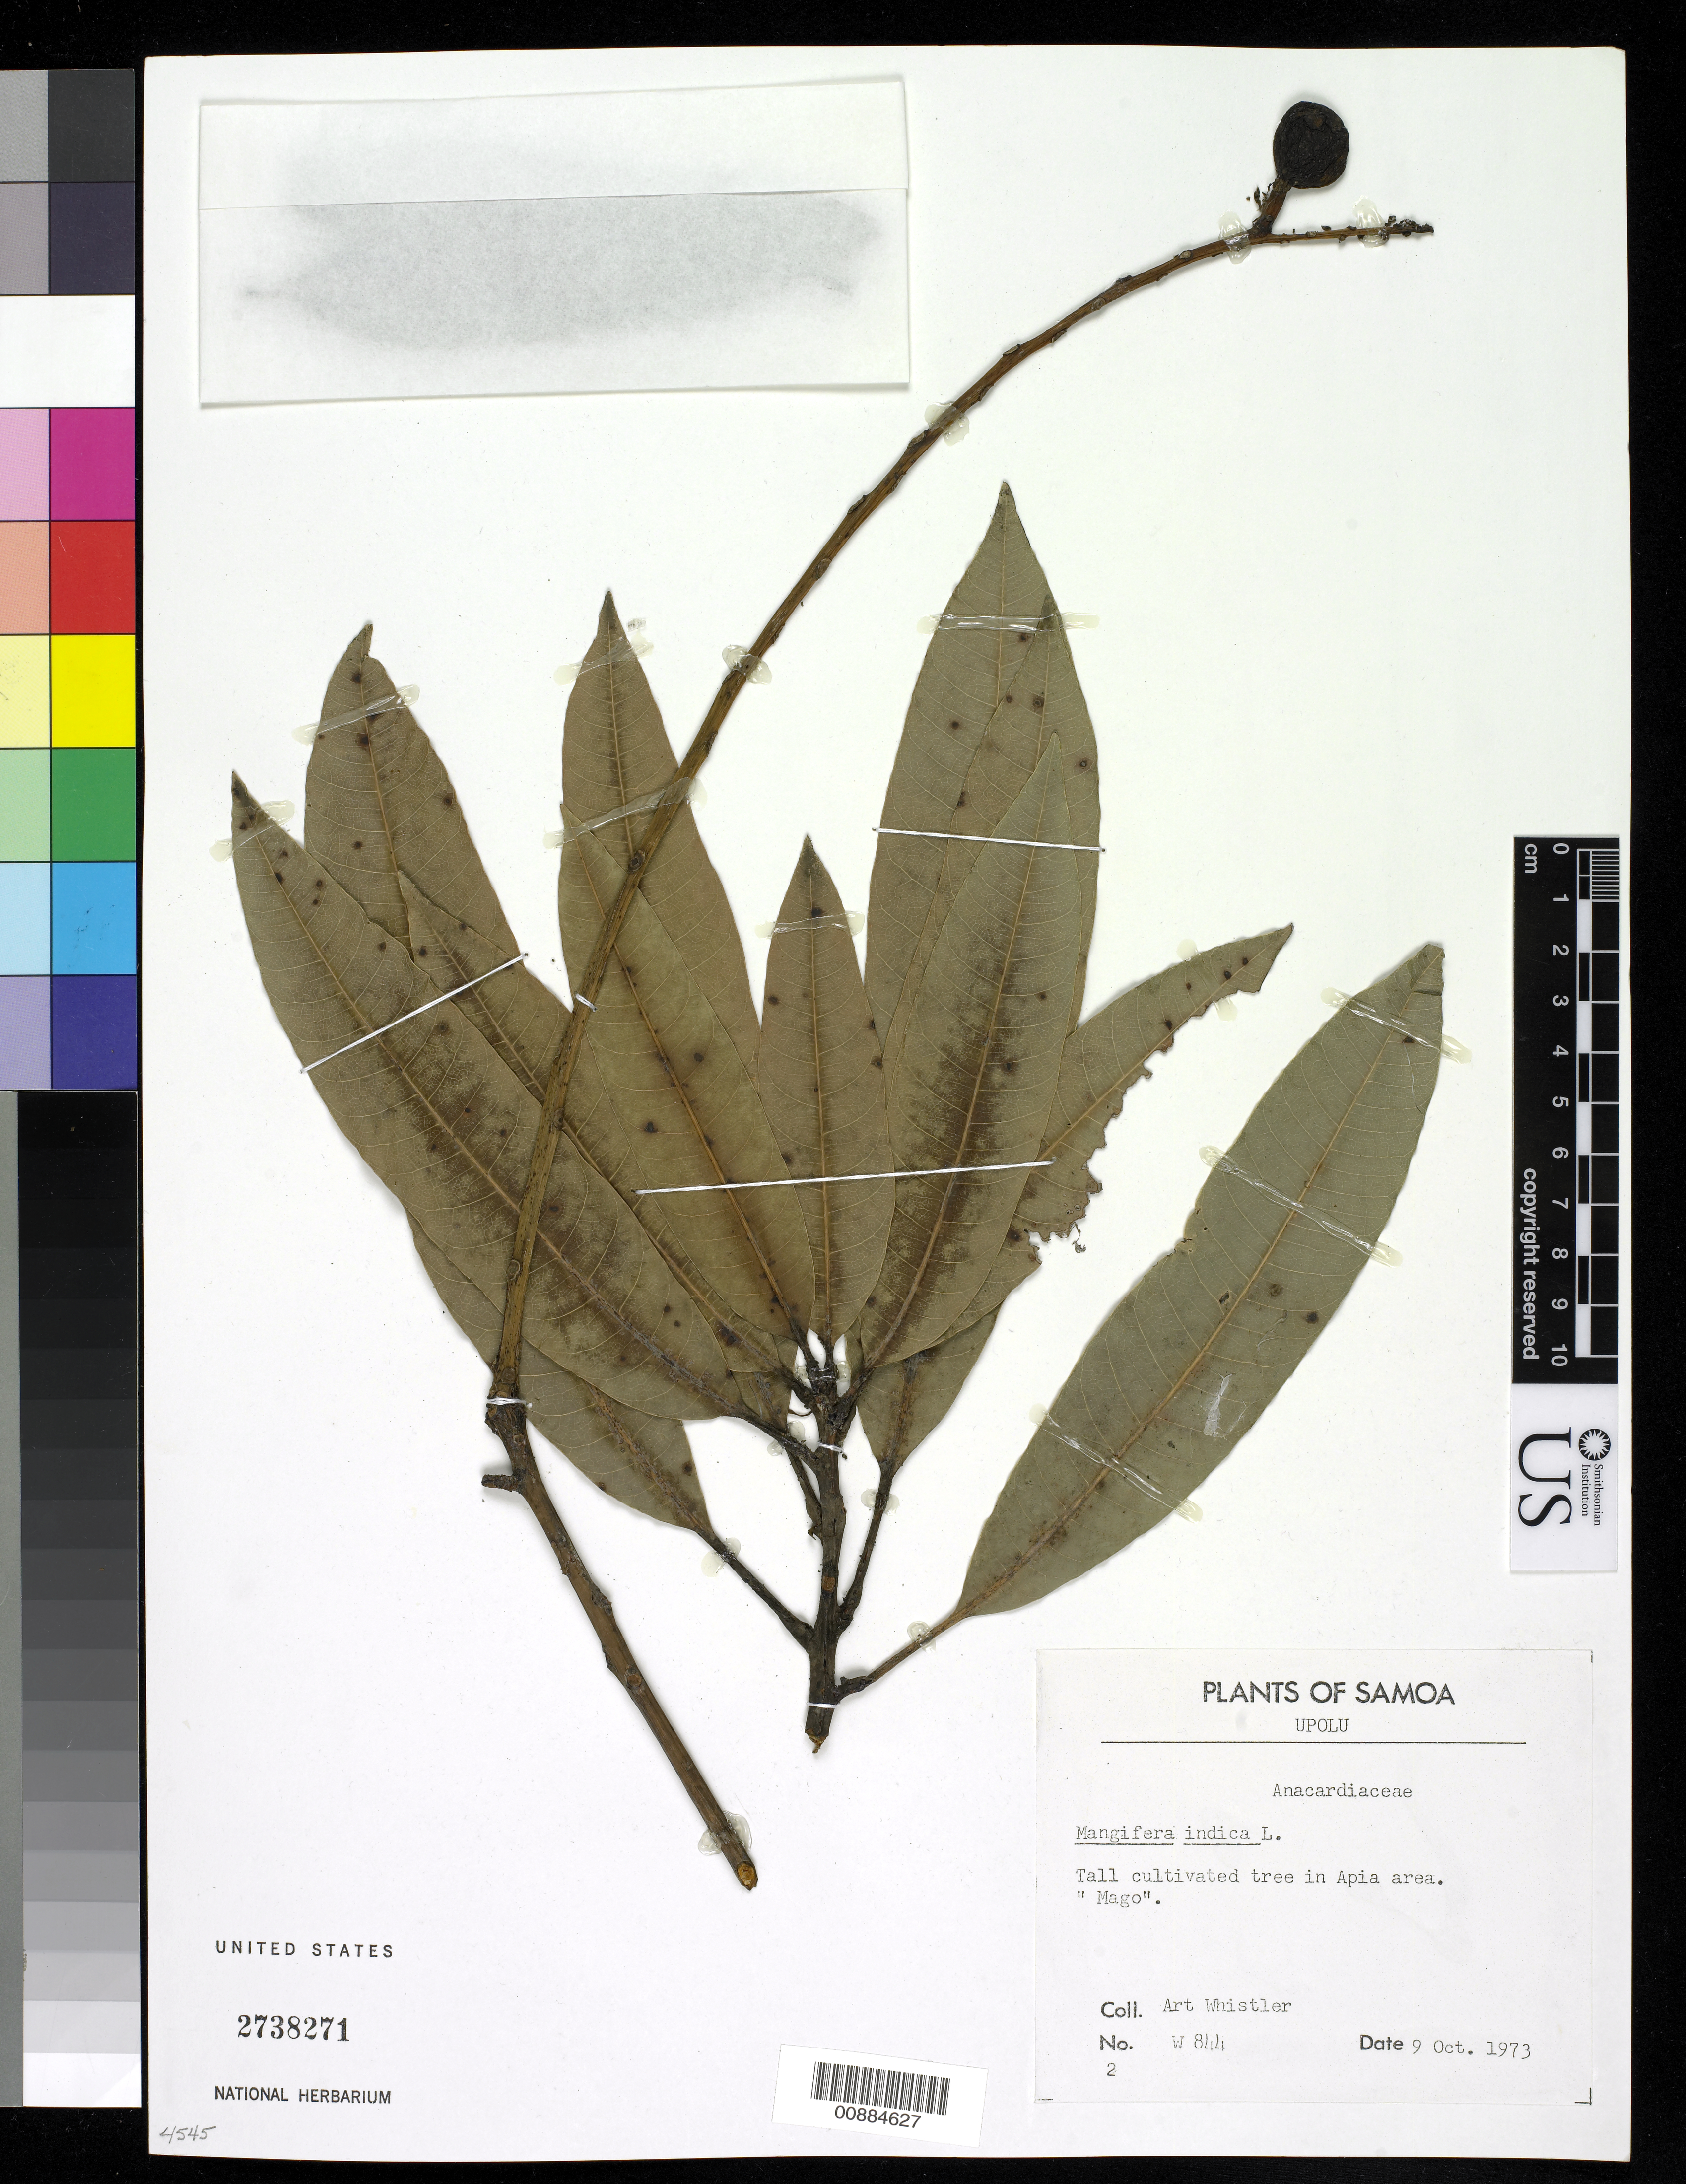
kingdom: Plantae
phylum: Tracheophyta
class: Magnoliopsida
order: Sapindales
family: Anacardiaceae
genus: Mangifera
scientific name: Mangifera indica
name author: L.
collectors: A. Whistler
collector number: W 844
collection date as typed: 09 Oct 1973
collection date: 1973-10-09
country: Samoa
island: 'Upolu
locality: Apia area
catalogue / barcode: US 2738271